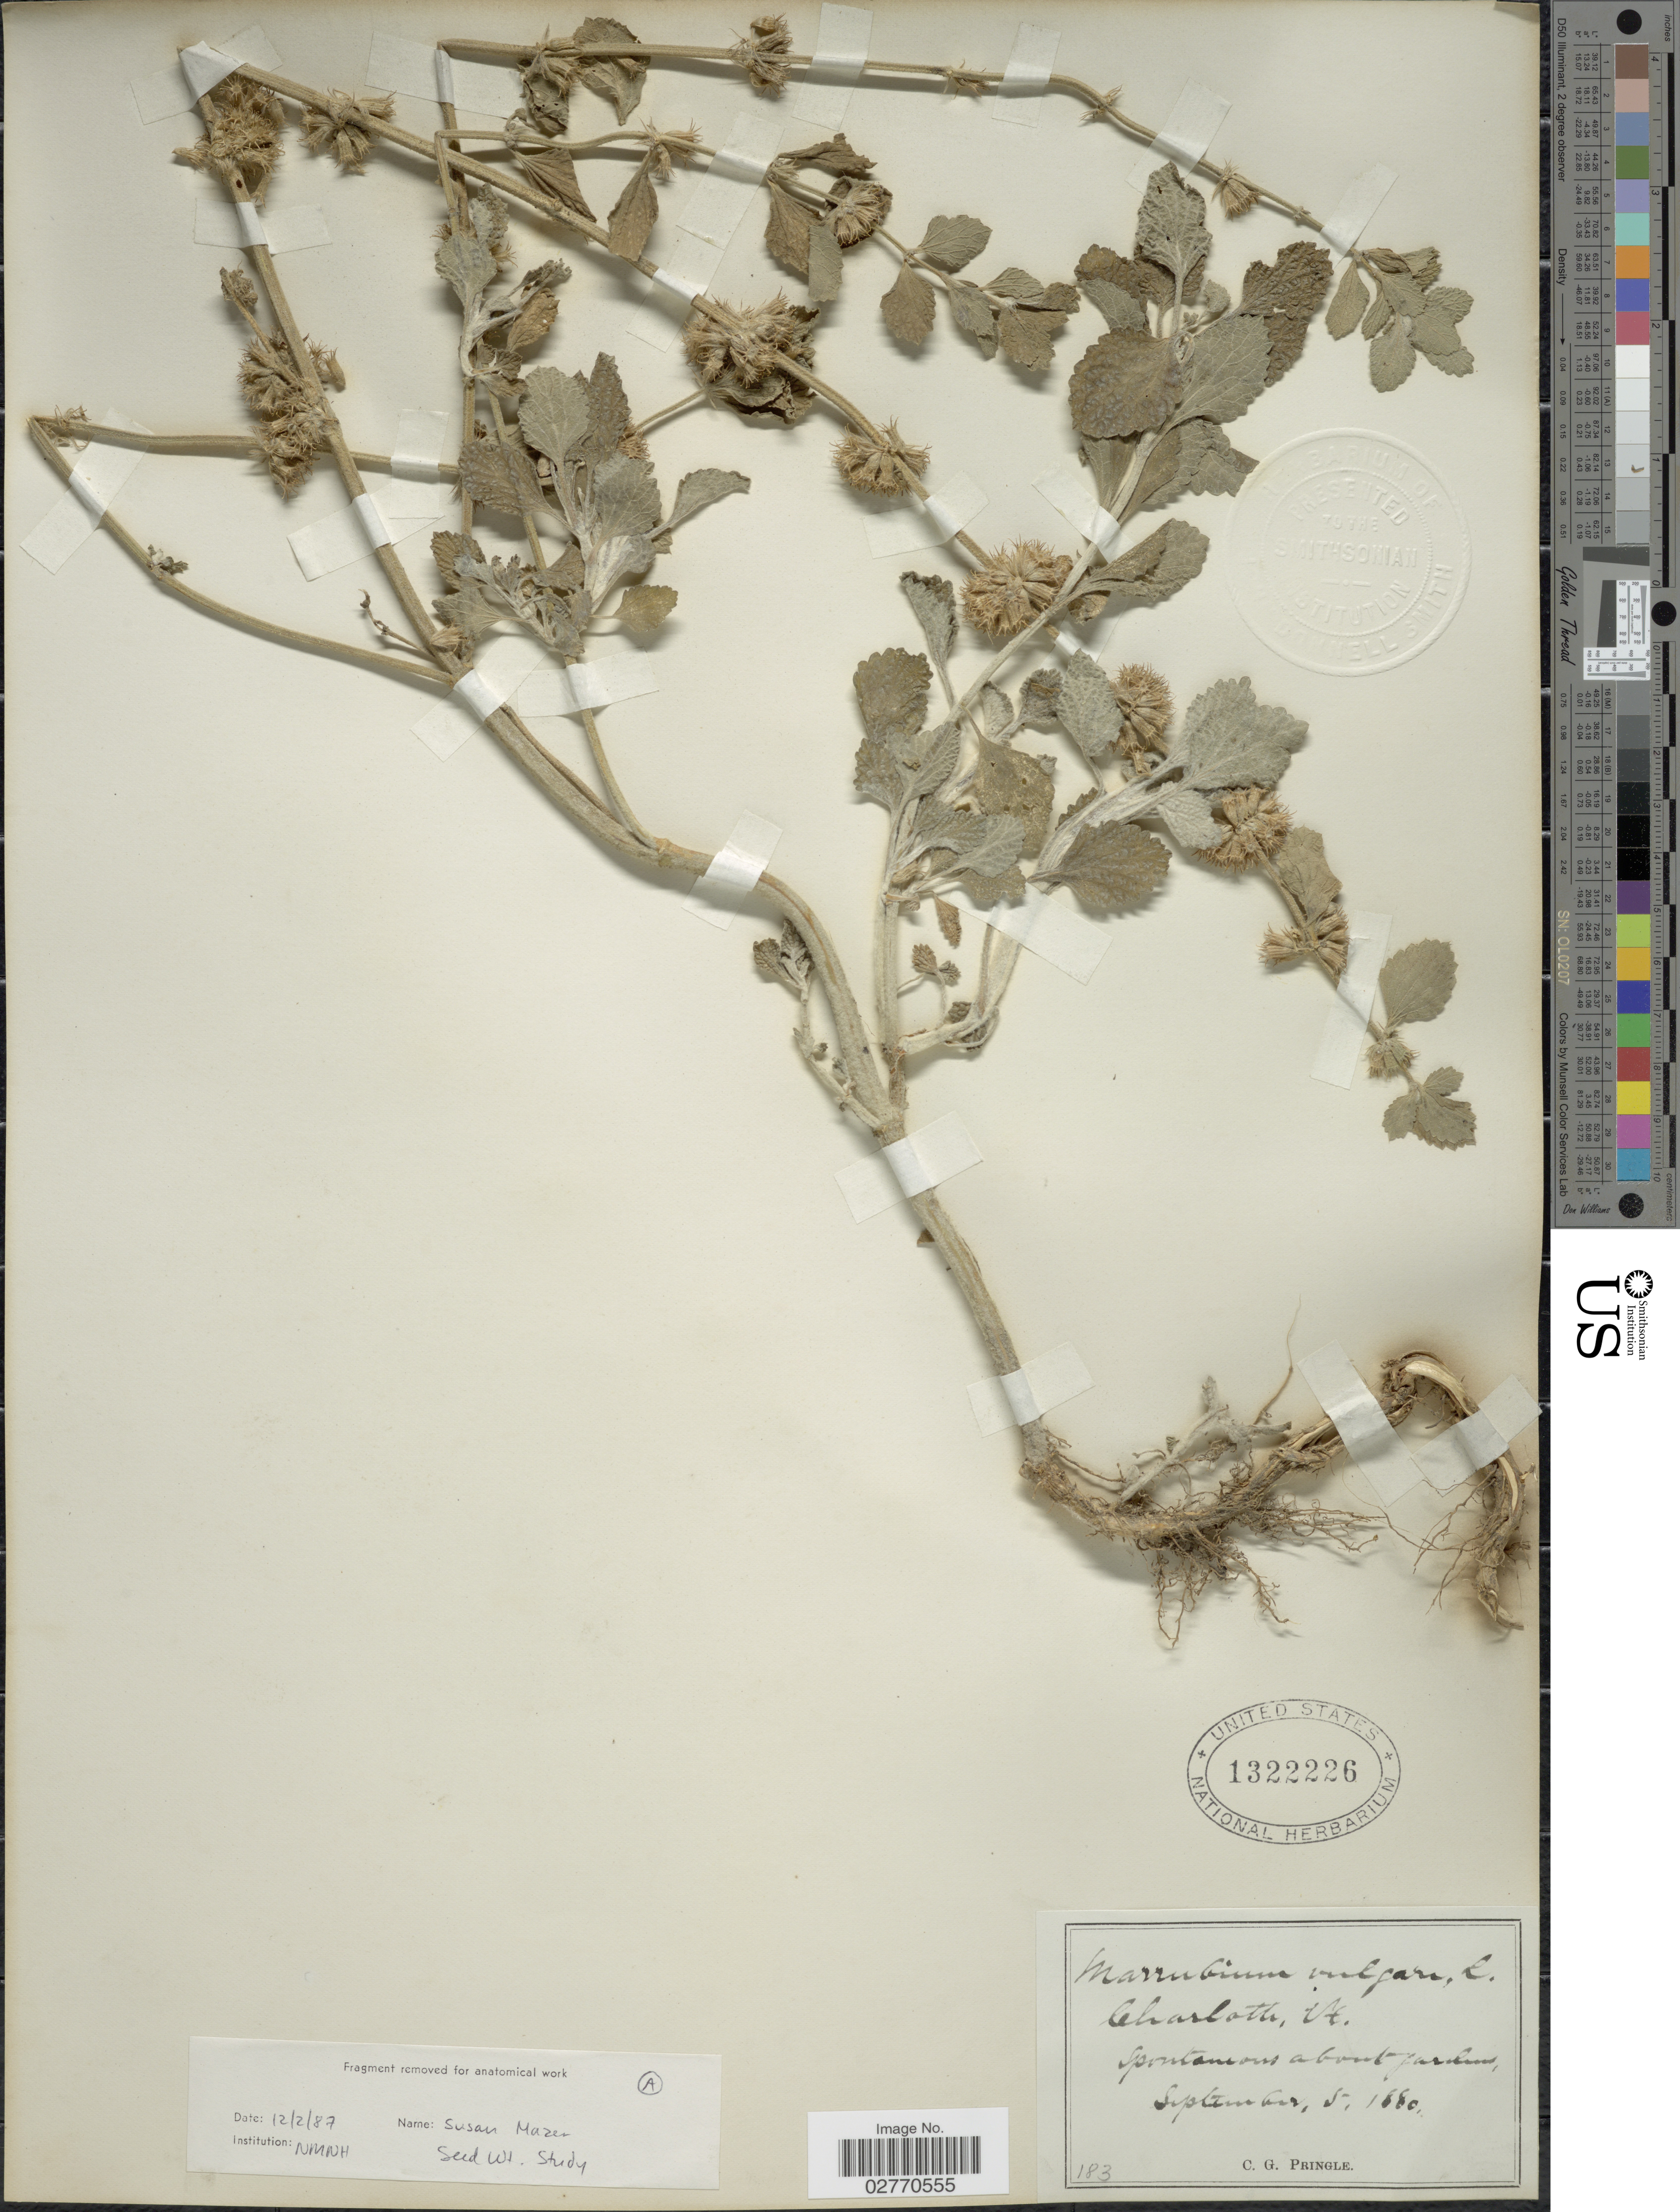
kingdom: Plantae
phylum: Tracheophyta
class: Magnoliopsida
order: Lamiales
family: Lamiaceae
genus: Marrubium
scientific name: Marrubium vulgare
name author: L.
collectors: C. G. Pringle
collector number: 183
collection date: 1880-09-05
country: United States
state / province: Vermont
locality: Charlotte, Vt.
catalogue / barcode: US 1322226